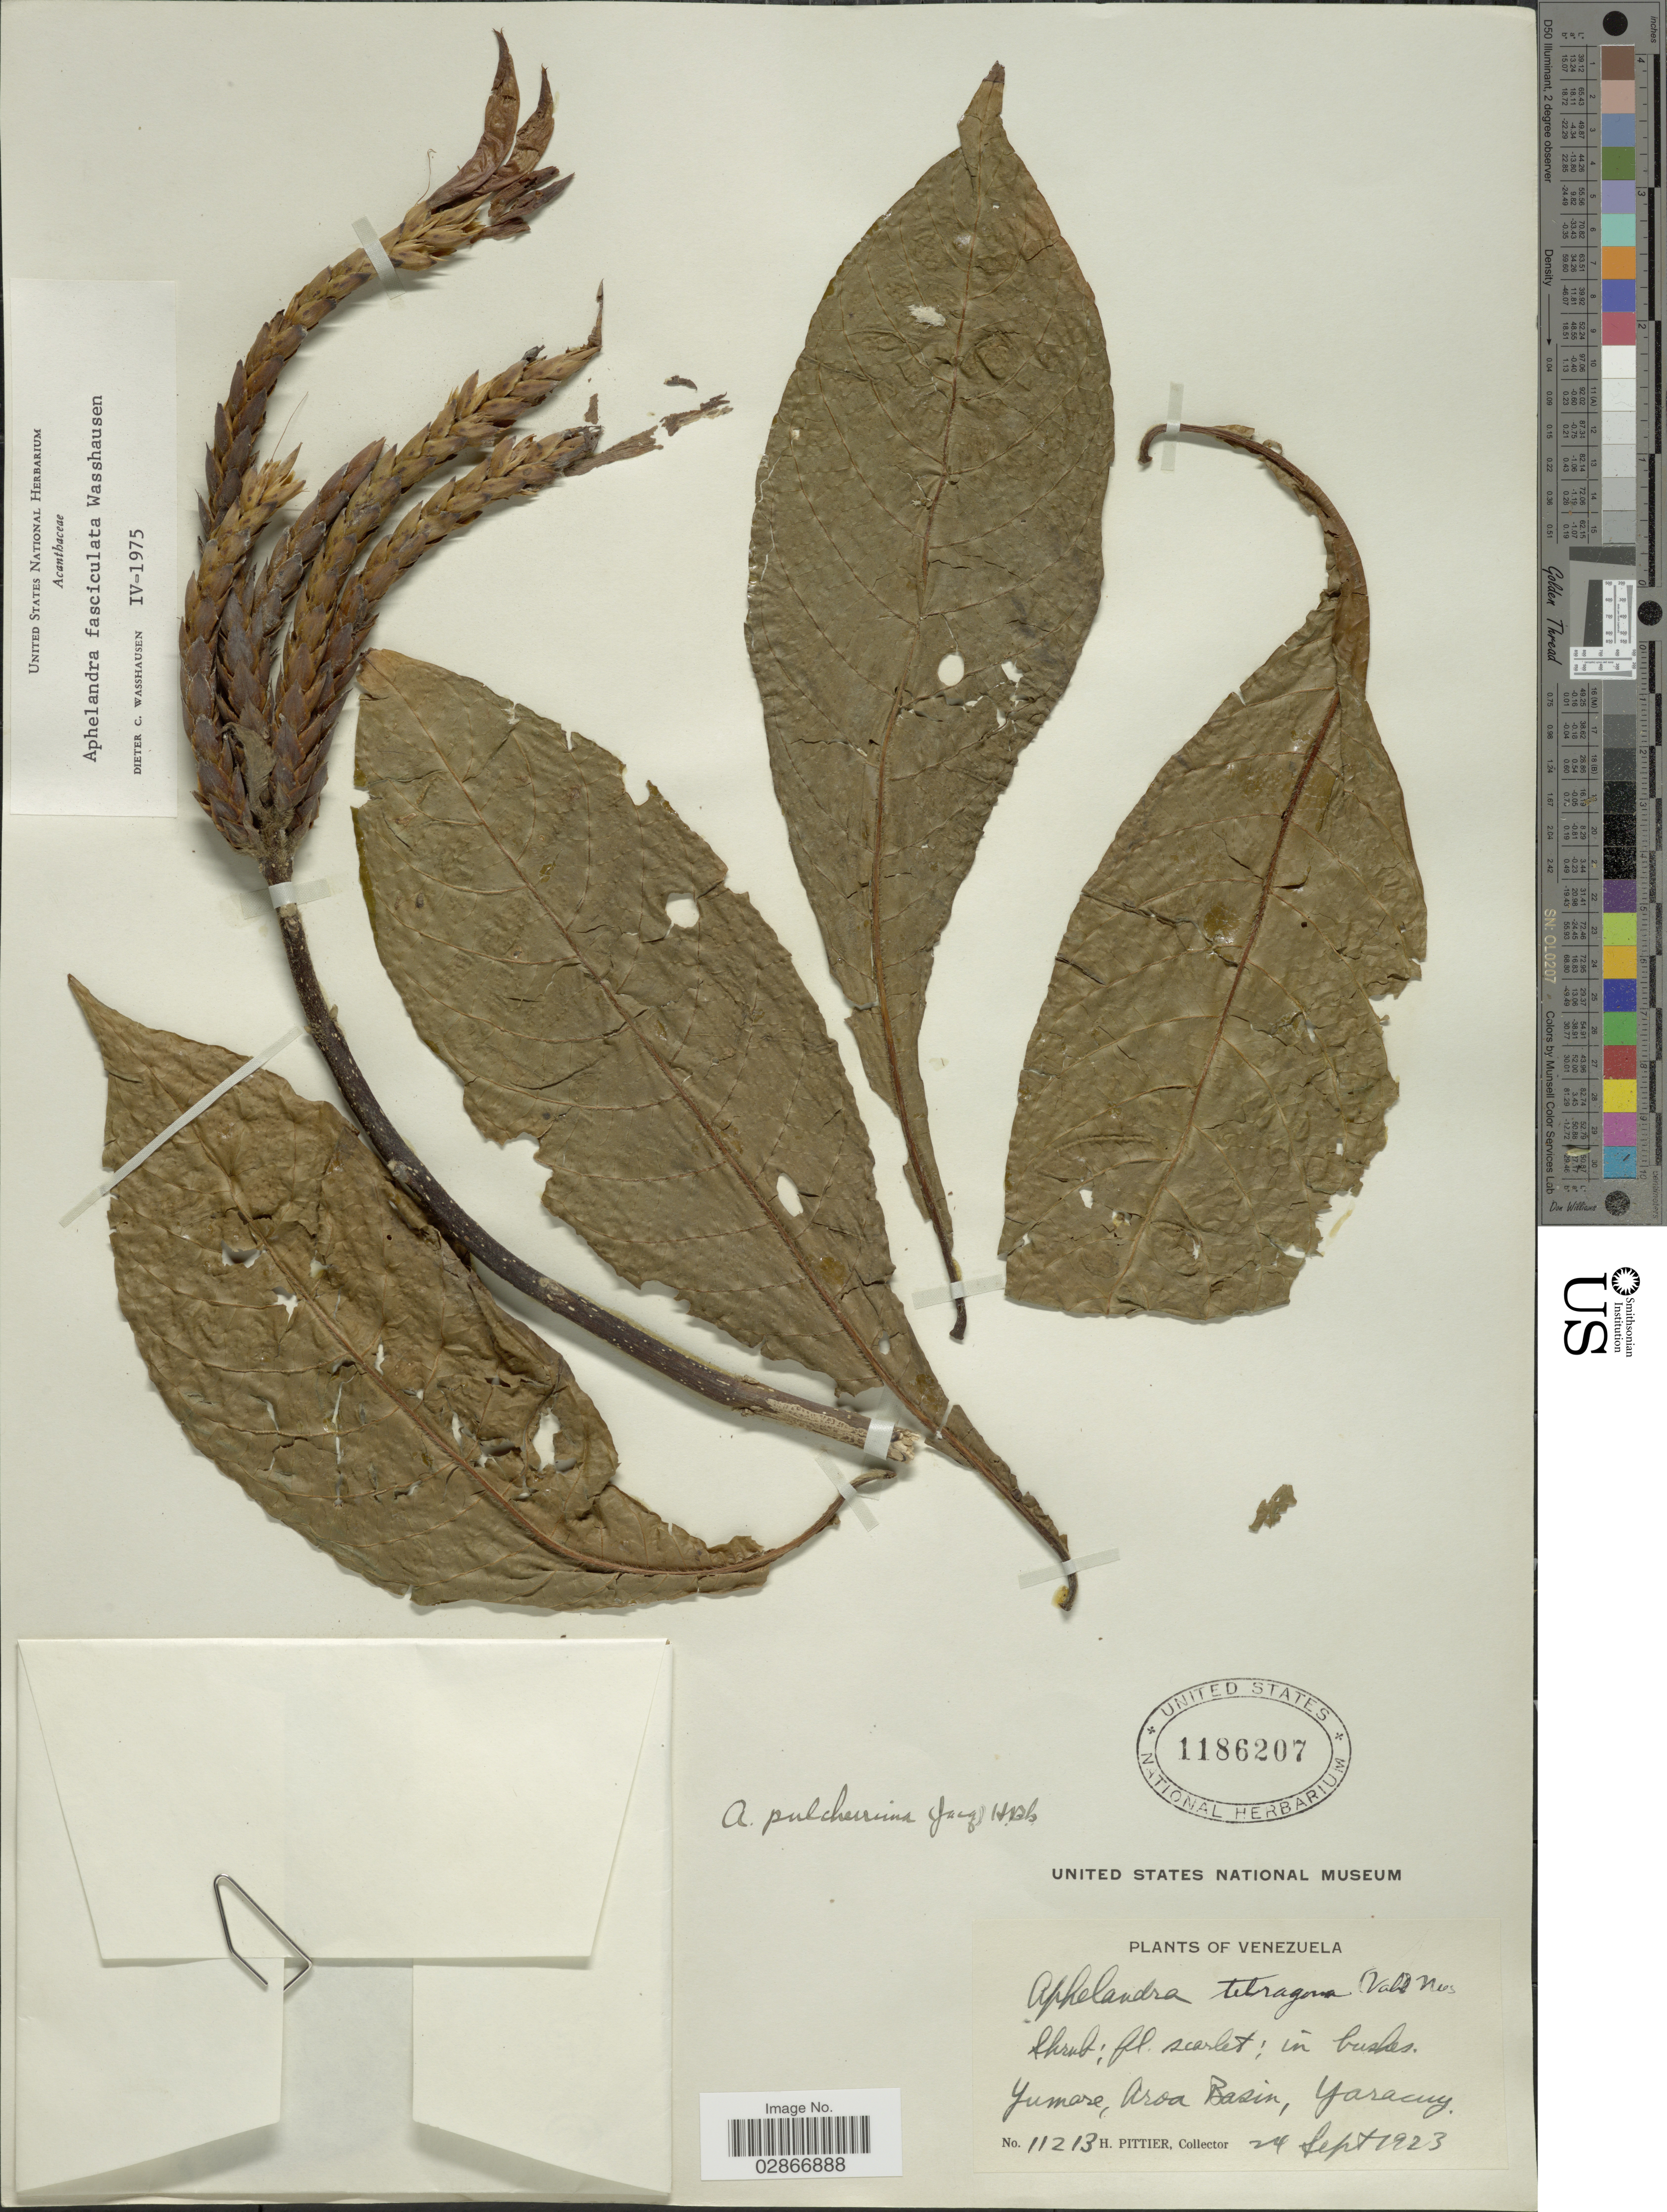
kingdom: Plantae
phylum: Tracheophyta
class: Magnoliopsida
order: Lamiales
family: Acanthaceae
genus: Aphelandra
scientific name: Aphelandra fasciculata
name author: Wassh.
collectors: H. F. Pittier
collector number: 11213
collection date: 1923-09-24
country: Venezuela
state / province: Yaracuy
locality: Yumare, Aroa Basin.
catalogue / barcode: US 1186207